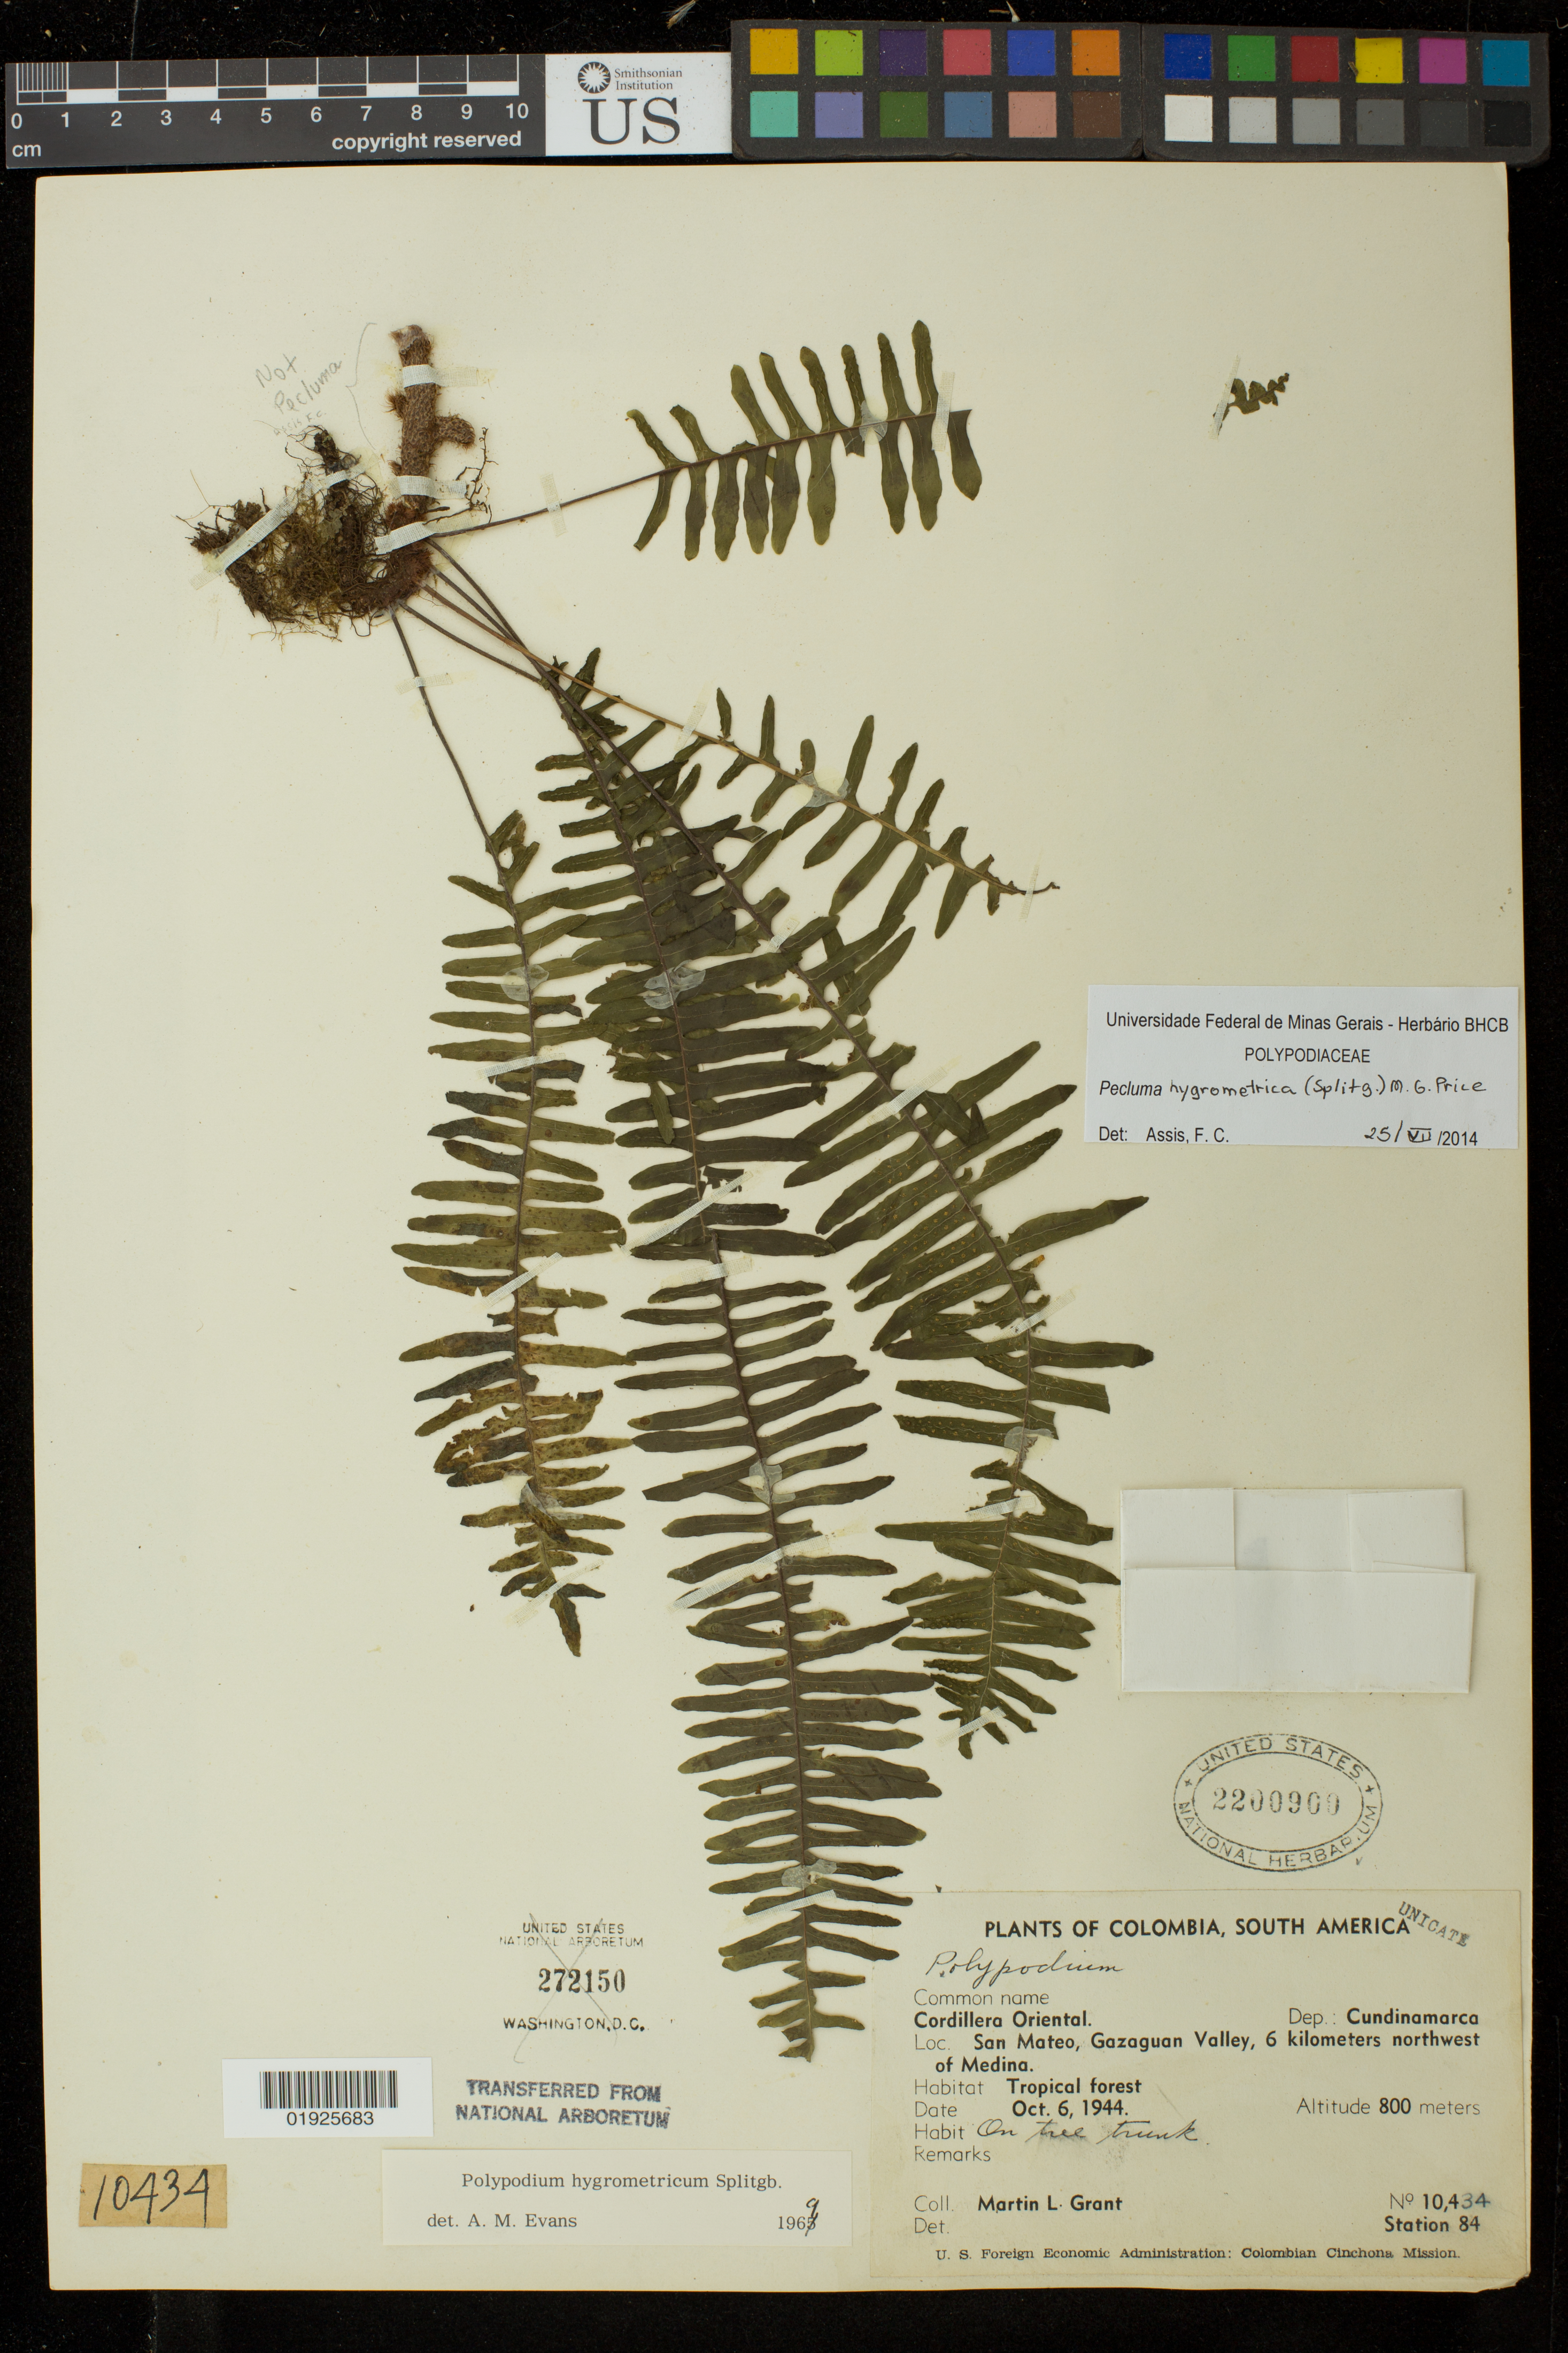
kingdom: Plantae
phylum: Tracheophyta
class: Polypodiopsida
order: Polypodiales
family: Polypodiaceae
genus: Pecluma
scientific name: Pecluma hygrometrica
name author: (Splitg.) M.G. Price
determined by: Assis, F. C.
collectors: M. L. Grant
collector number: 10434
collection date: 1944-10-06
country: Colombia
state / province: Cundinamarca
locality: San Mateo, Gazaguan Valley, 6 kilometers northwest of Medina.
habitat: Tropical forest.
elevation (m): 800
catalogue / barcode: US 2200900